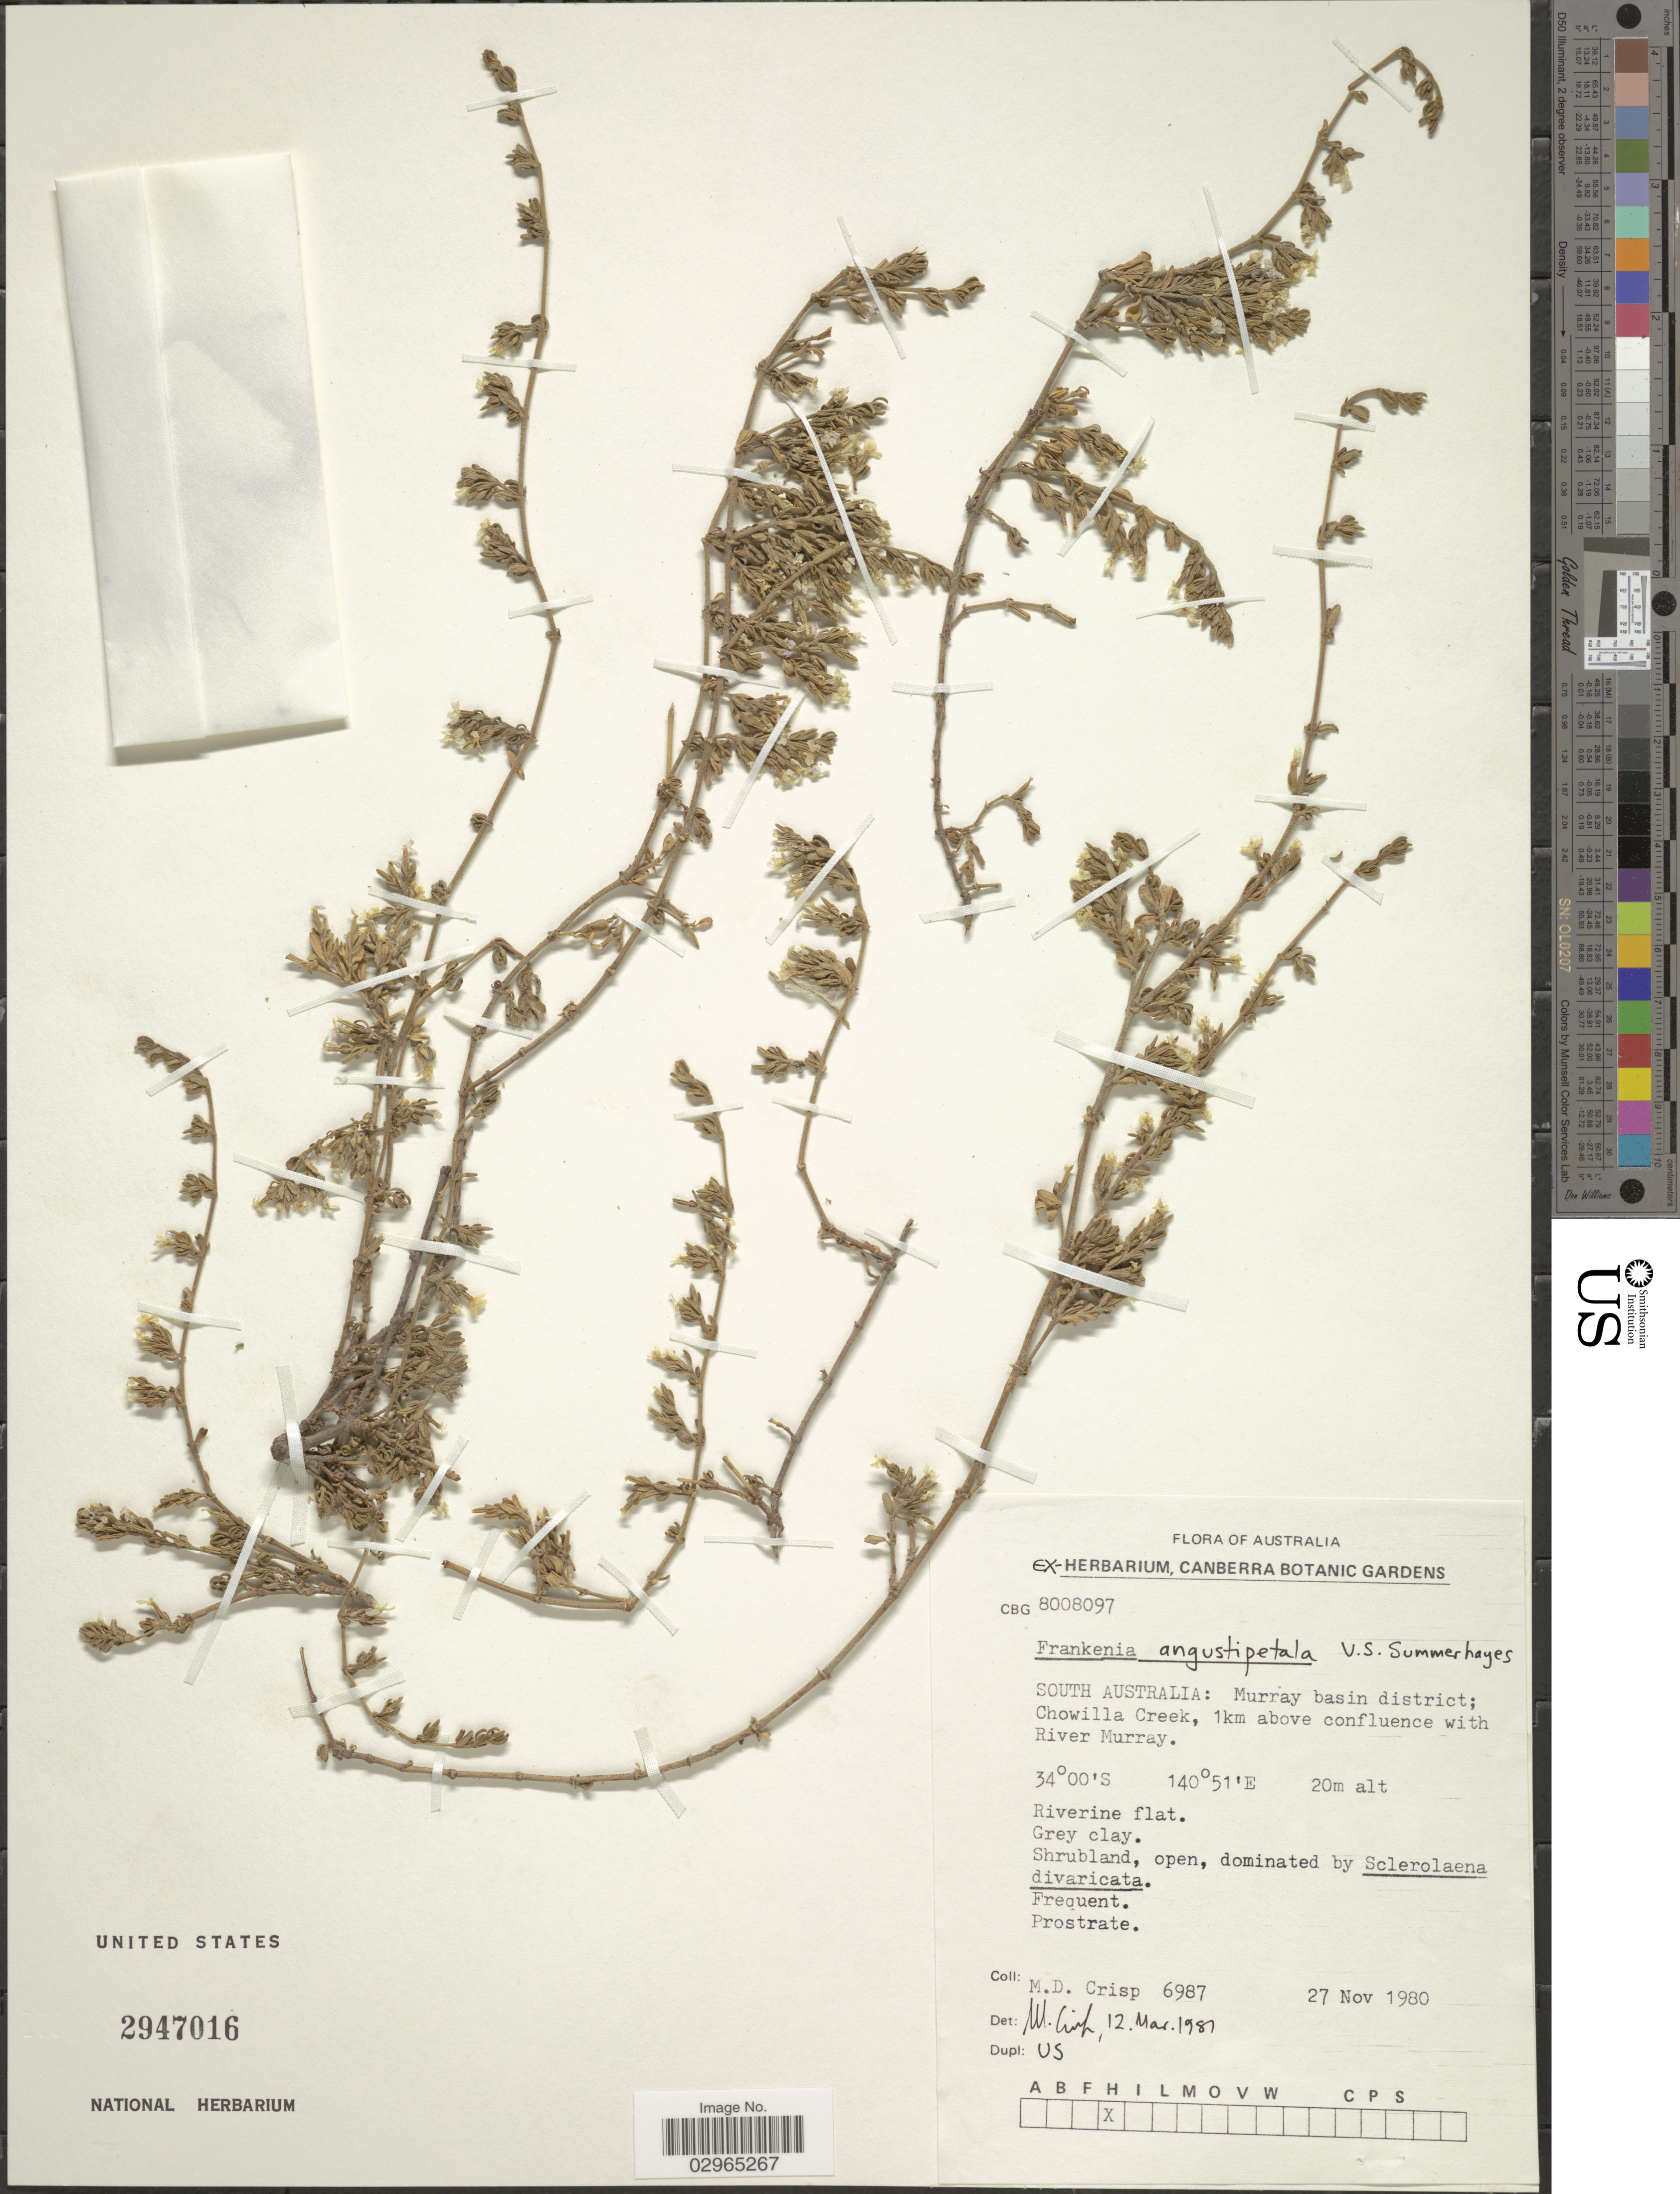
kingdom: Plantae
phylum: Tracheophyta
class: Magnoliopsida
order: Caryophyllales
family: Frankeniaceae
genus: Frankenia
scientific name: Frankenia angustipetala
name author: Summerh.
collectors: M. Crisp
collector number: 6987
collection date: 1980-11-27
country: Australia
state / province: South Australia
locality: South Australia: Murray basin district; Chowilla Creek, 1km above confluence with River Murray.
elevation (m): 20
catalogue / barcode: US 2947016